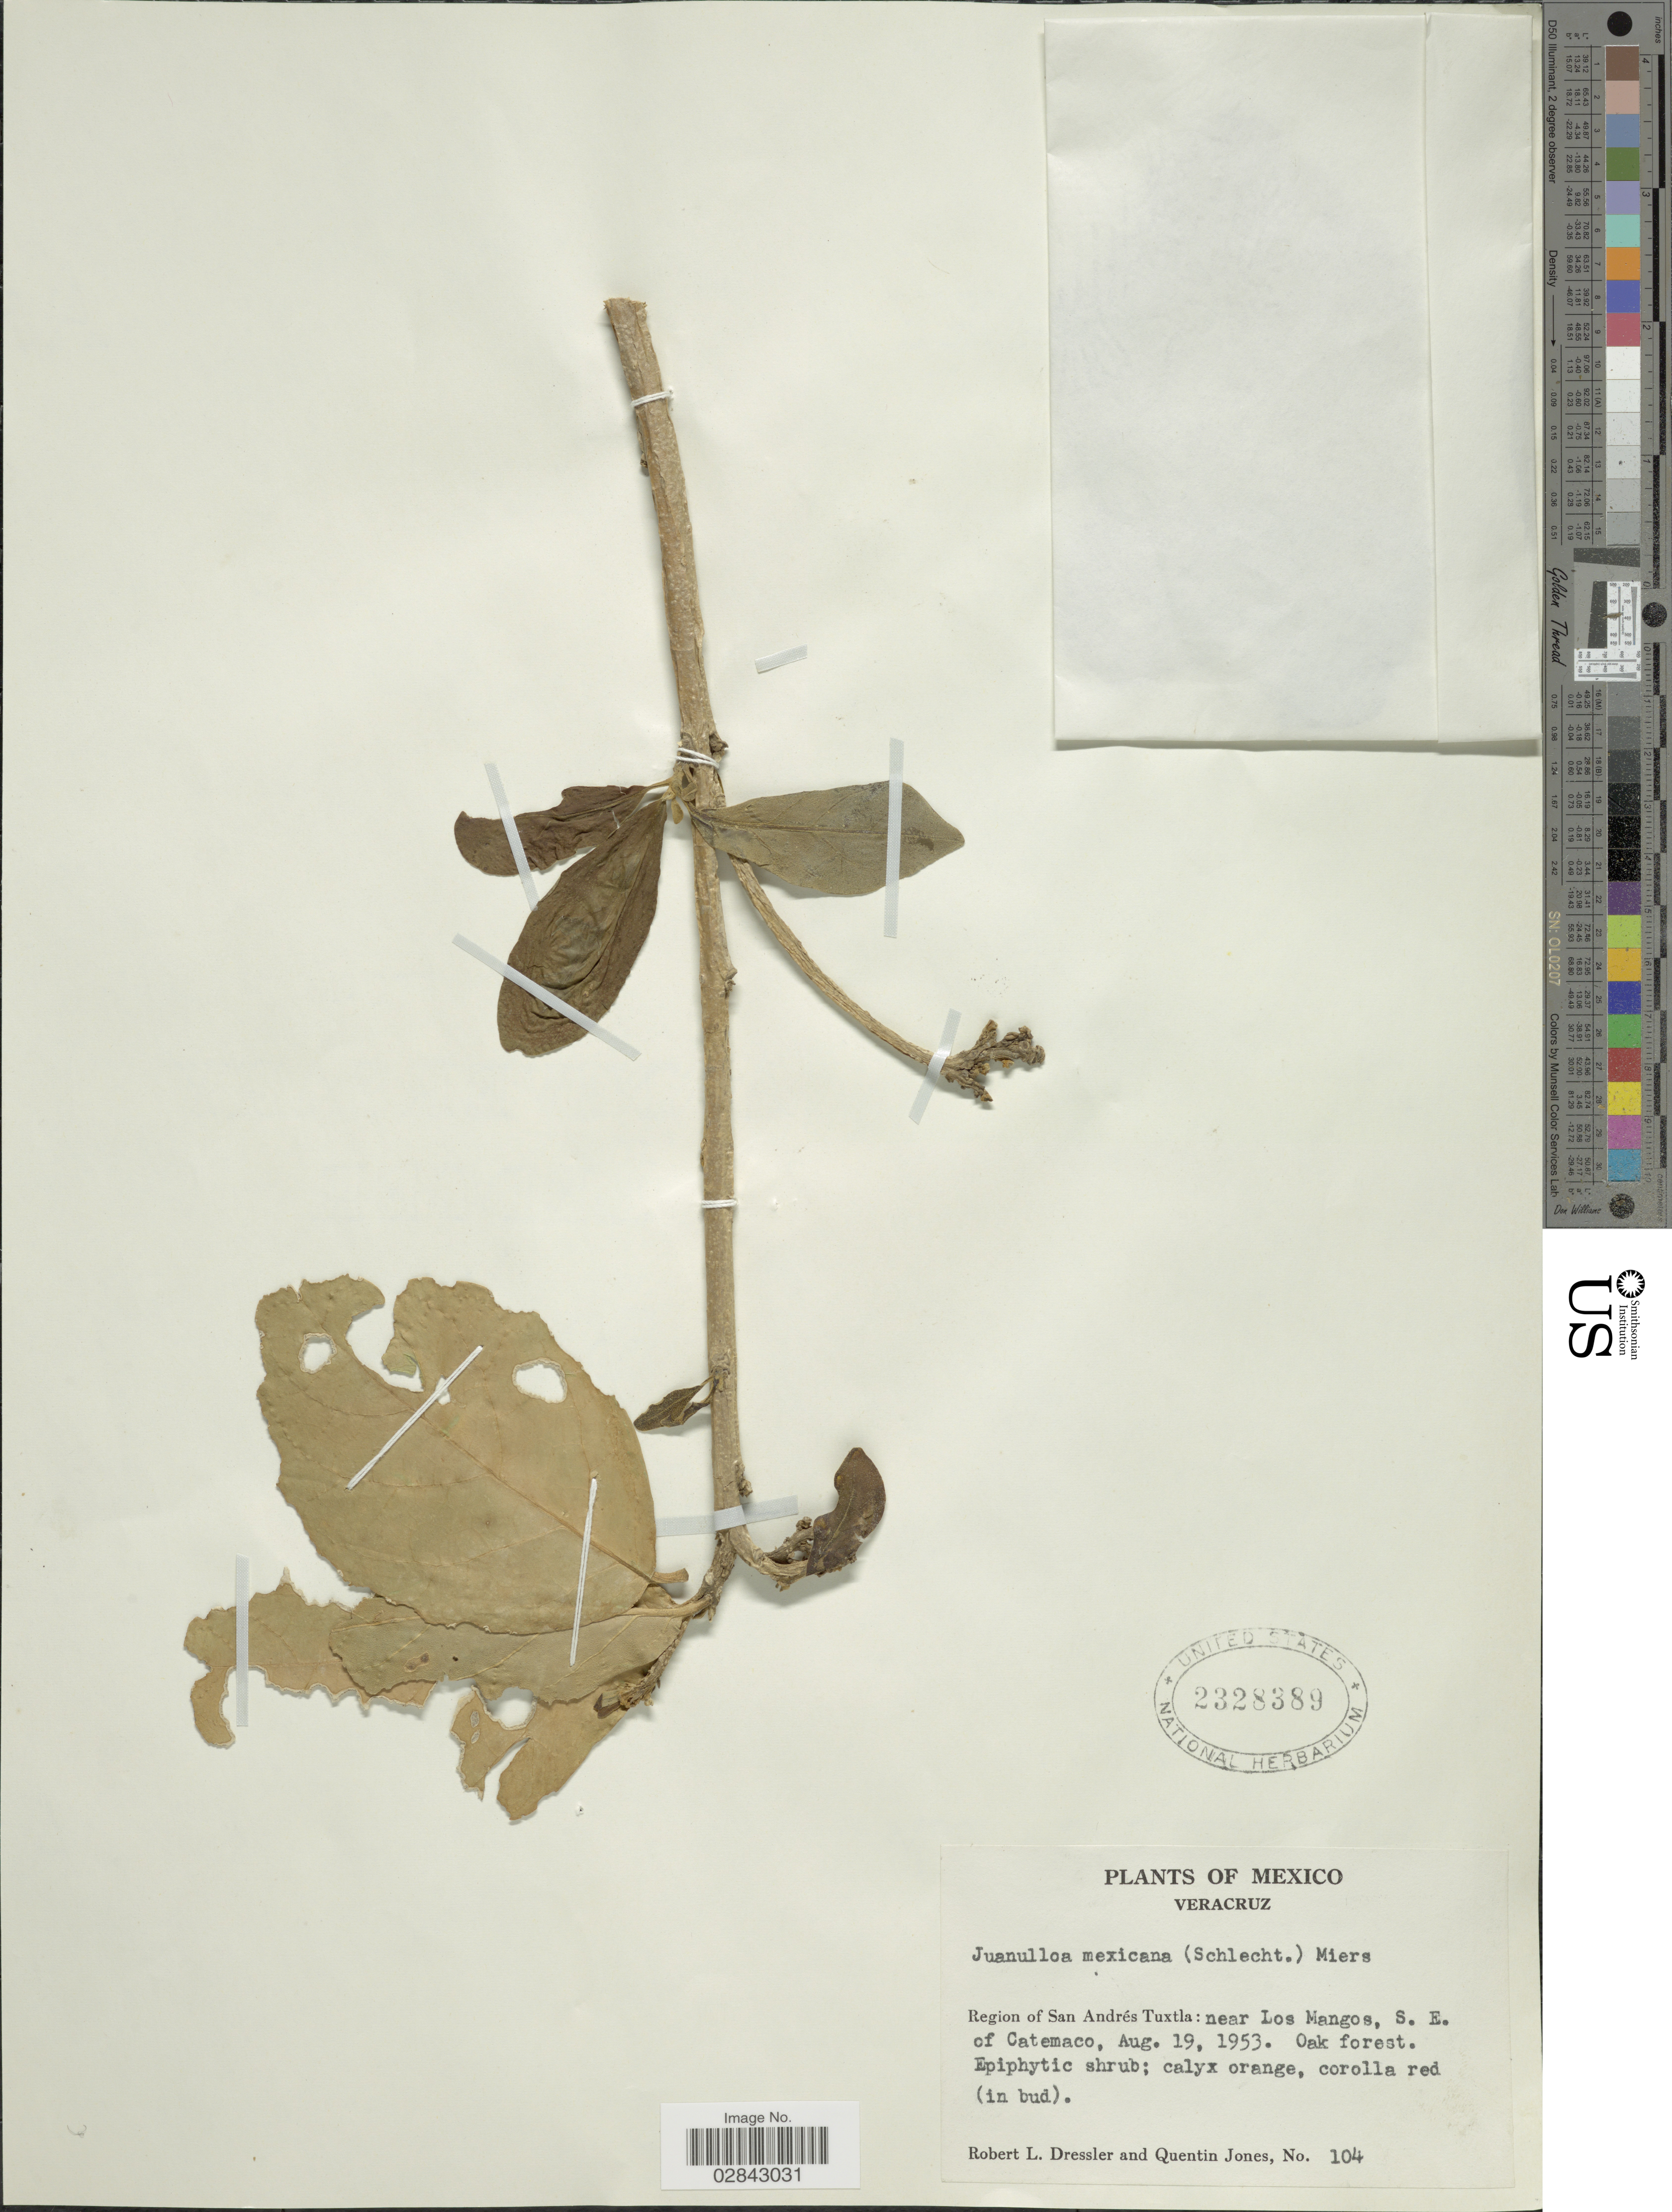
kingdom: Plantae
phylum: Tracheophyta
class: Magnoliopsida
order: Solanales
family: Solanaceae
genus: Juanulloa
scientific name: Juanulloa mexicana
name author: Miers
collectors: R. Dressler & Q. Jones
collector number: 104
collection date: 1953-08-19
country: Mexico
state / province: Veracruz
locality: Veracruz. Region of San Andrés Tuxtla: near Los Mangos, S. E. of Catemaco.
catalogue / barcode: US 2328389